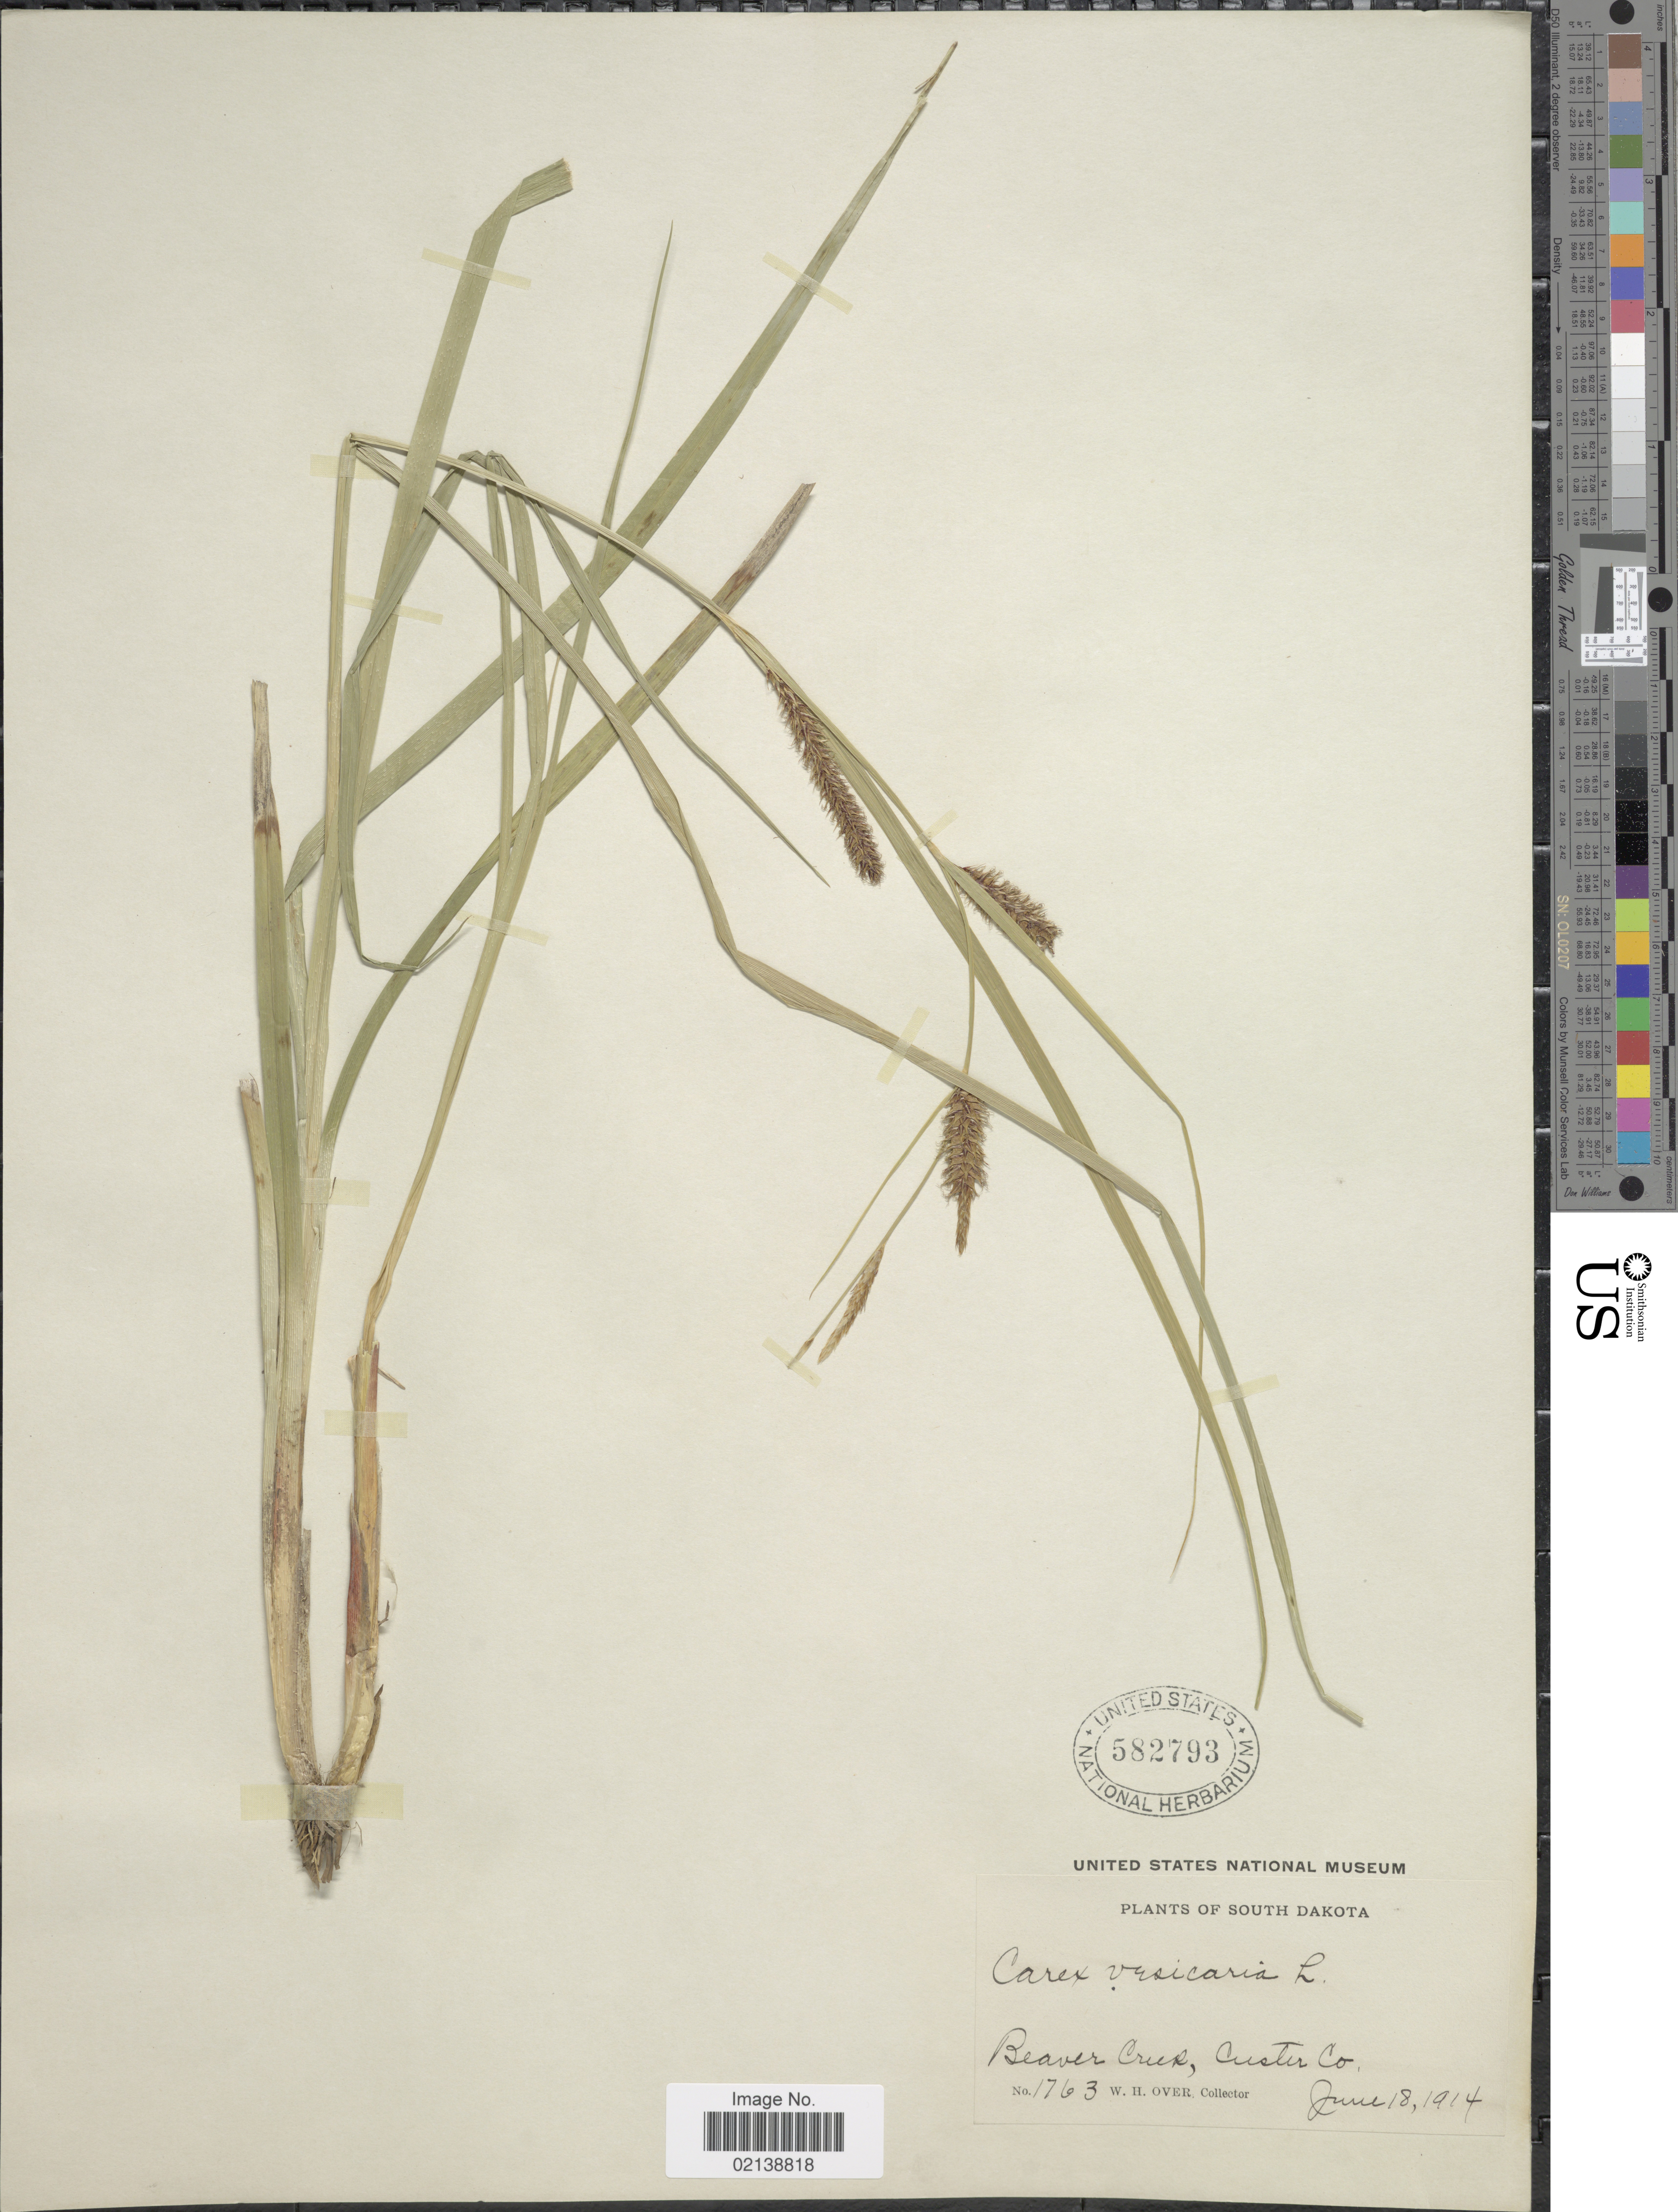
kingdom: Plantae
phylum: Tracheophyta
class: Liliopsida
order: Poales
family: Cyperaceae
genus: Carex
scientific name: Carex vesicaria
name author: L.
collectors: W. Over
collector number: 1763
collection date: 1914-06-18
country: United States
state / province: South Dakota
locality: Beaver Creek, Custer Co.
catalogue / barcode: US 582793